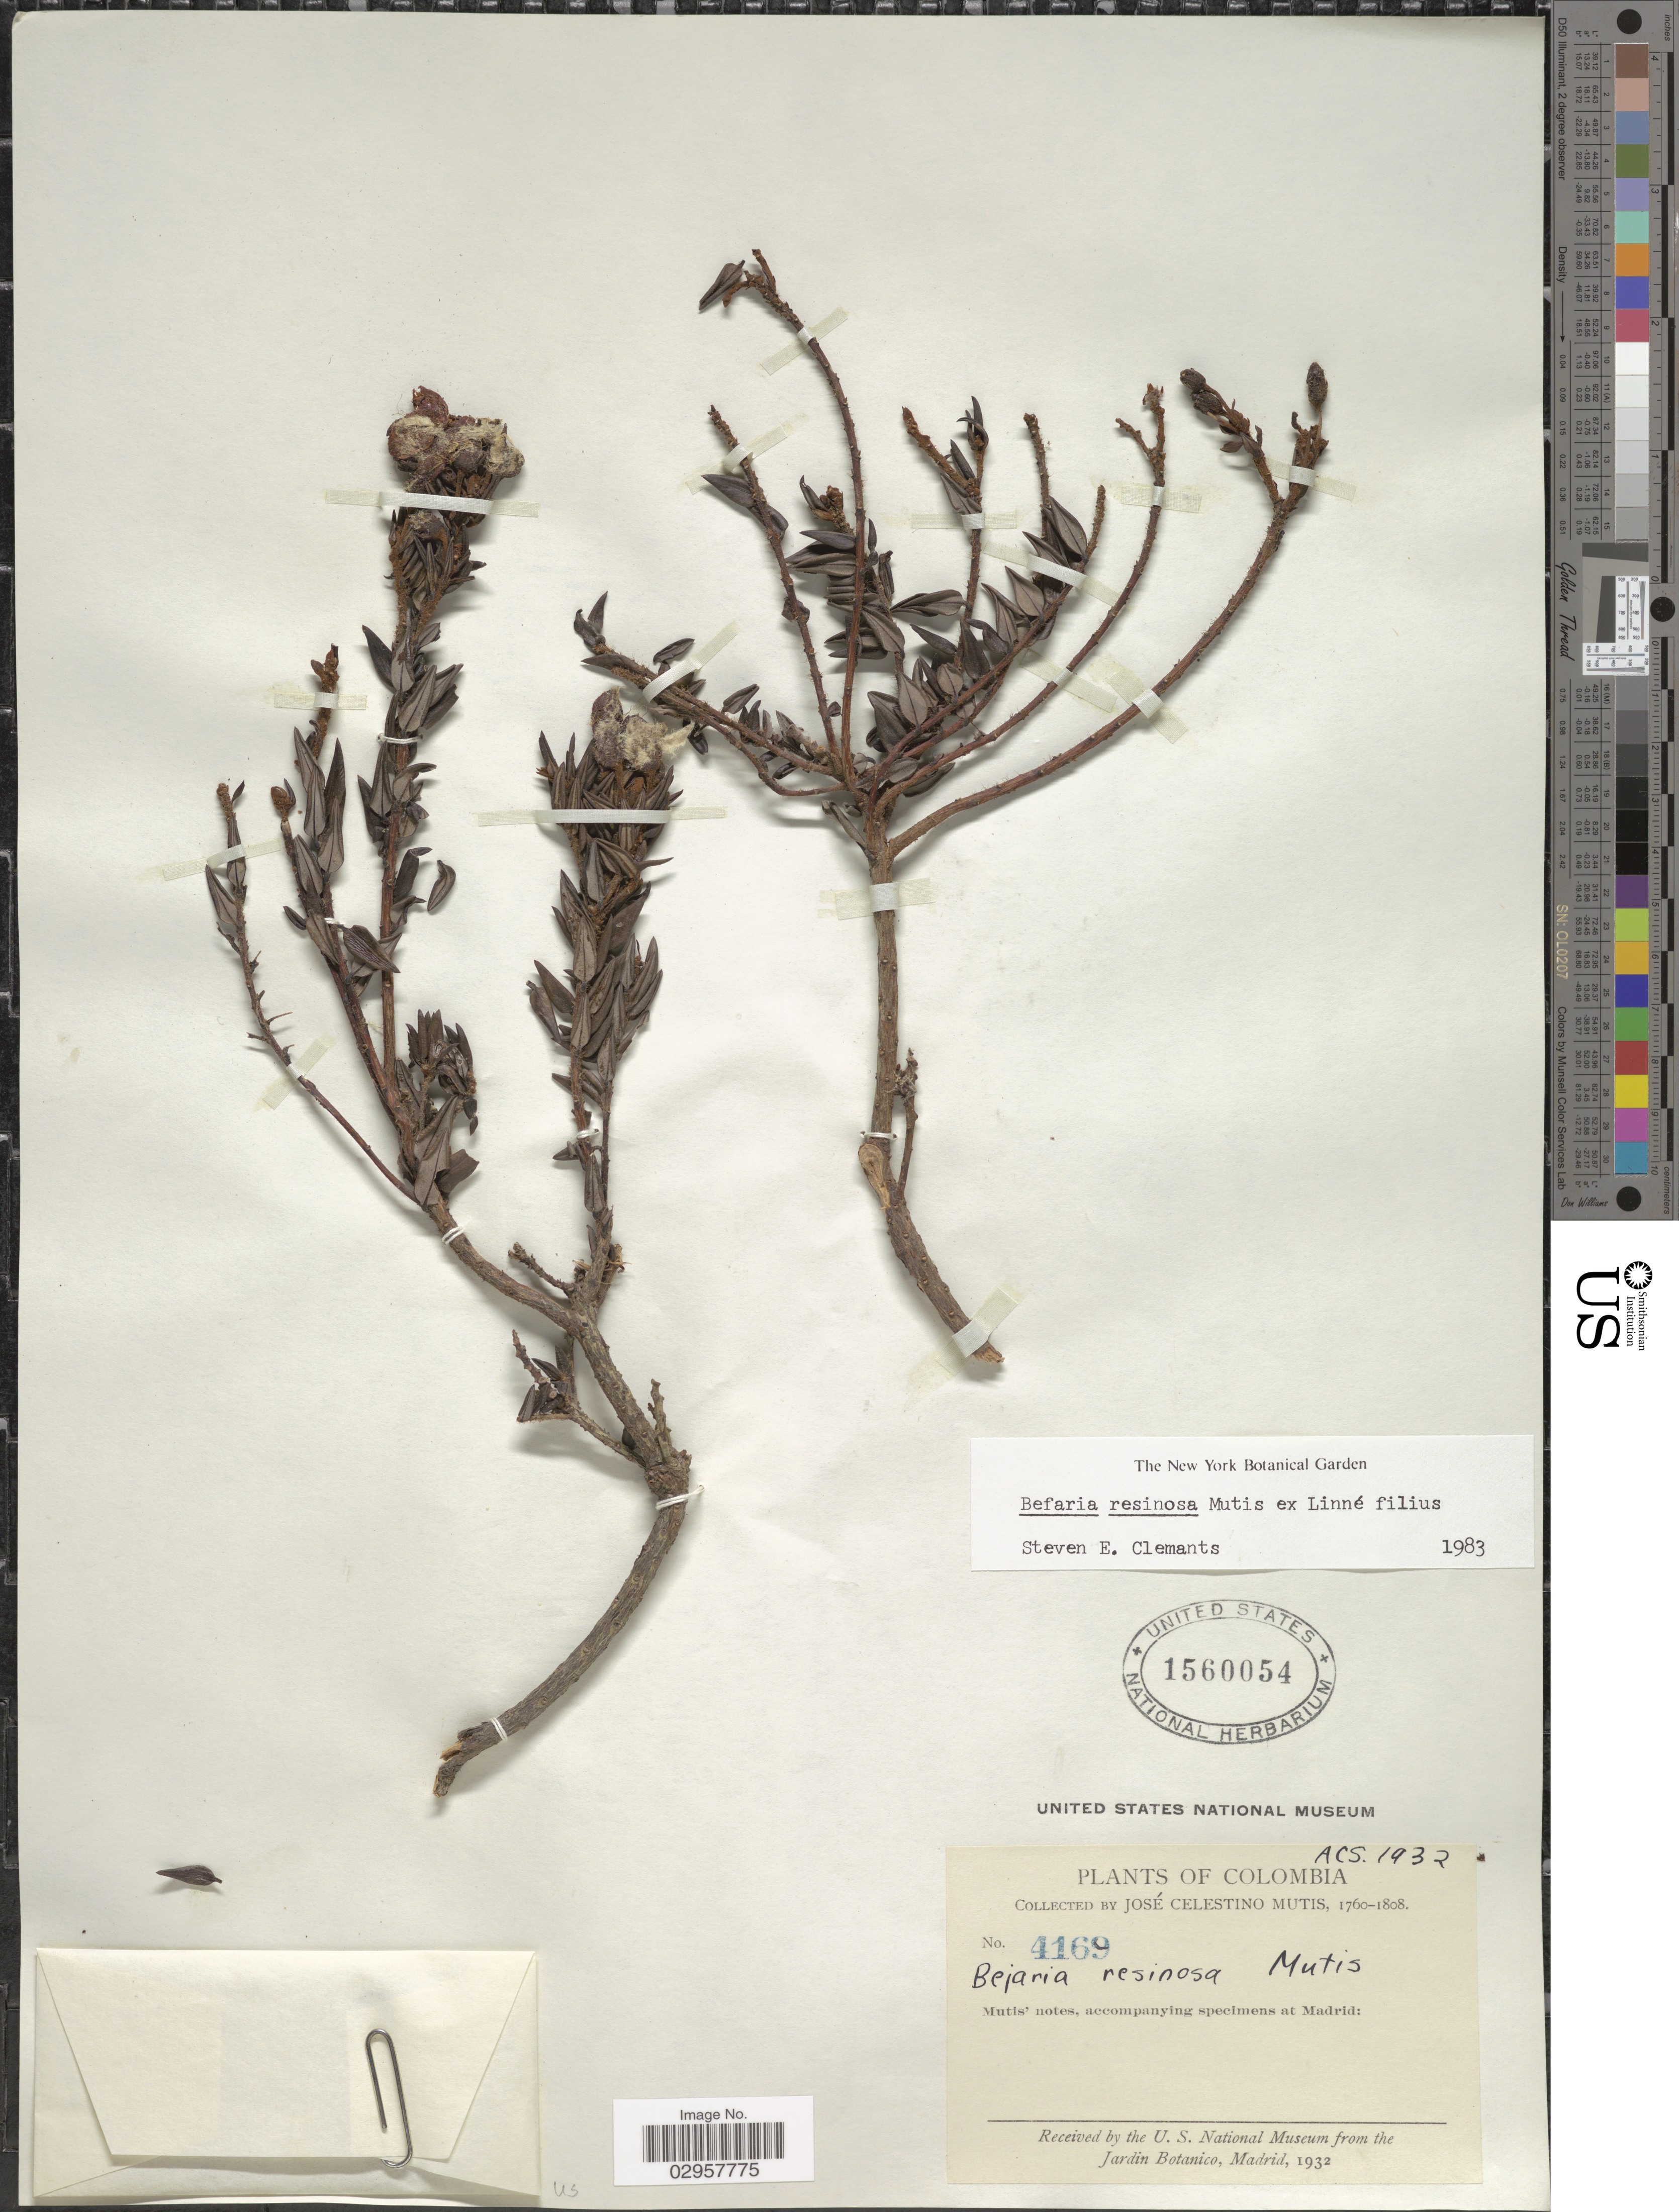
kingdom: Plantae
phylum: Tracheophyta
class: Magnoliopsida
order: Ericales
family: Ericaceae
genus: Befaria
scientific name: Befaria resinosa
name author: Mutis ex L. f.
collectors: J. C. B. Mutis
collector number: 4169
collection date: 1760/1808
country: Colombia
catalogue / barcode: US 1560054